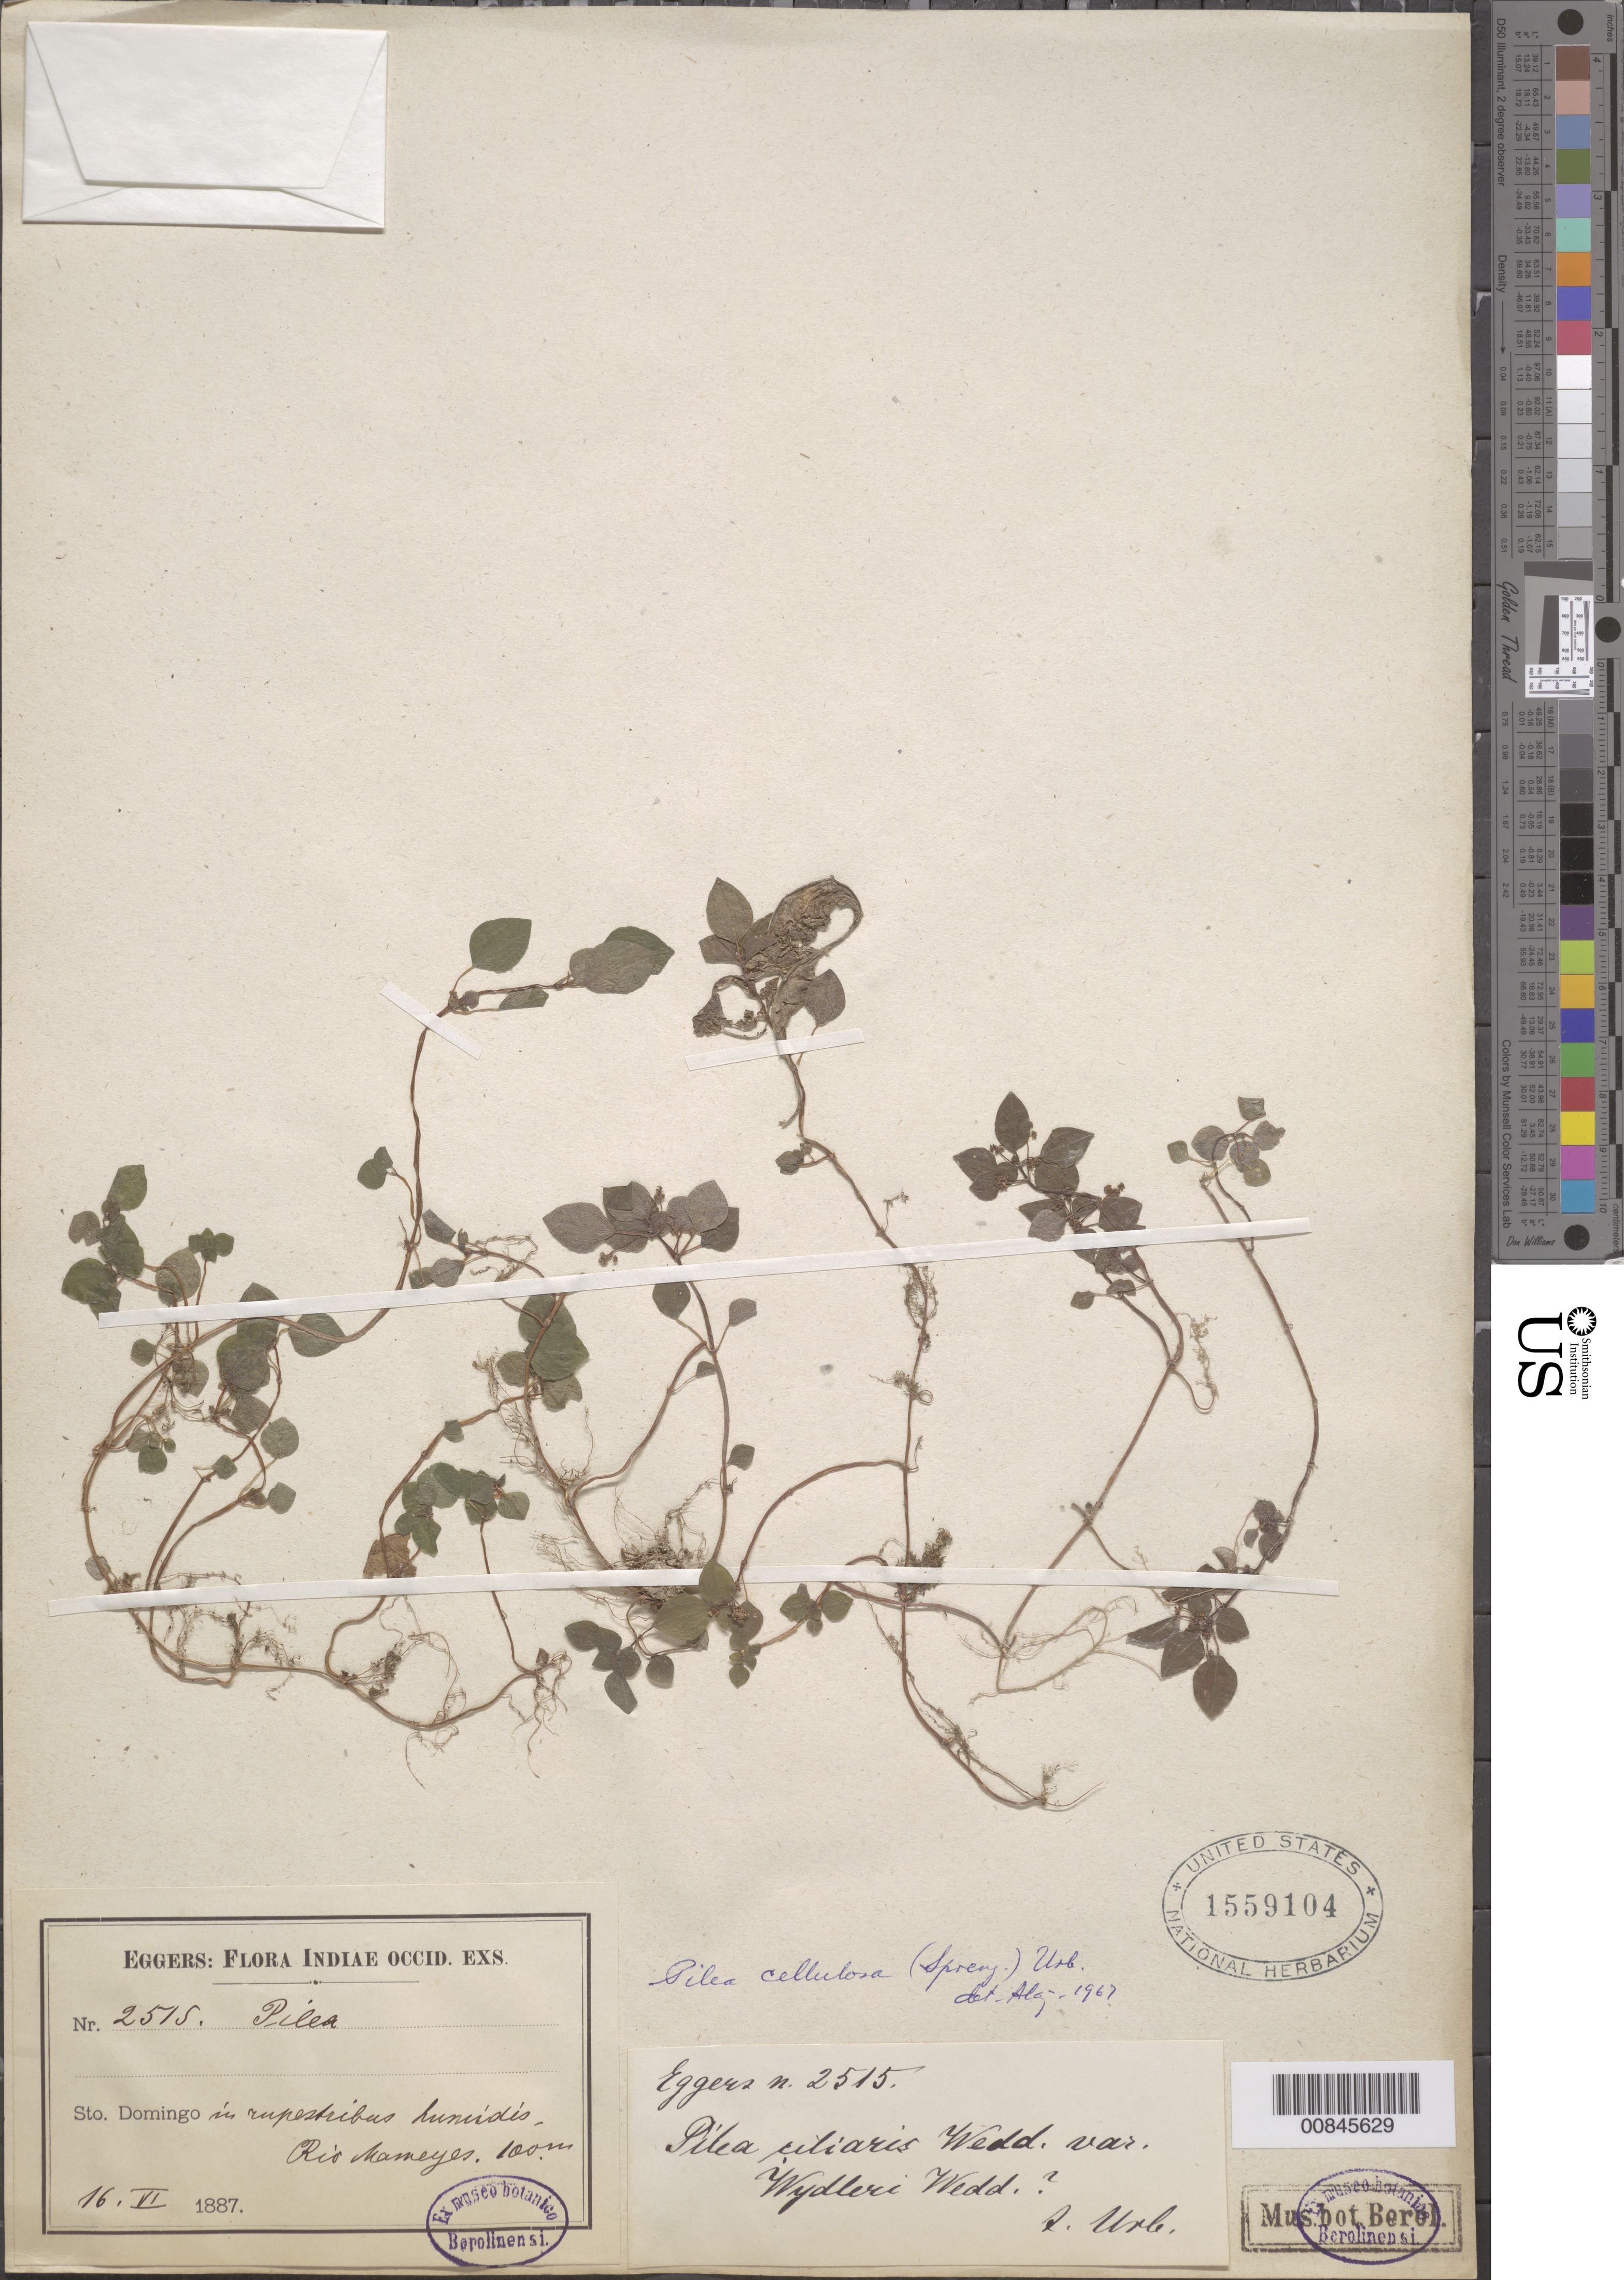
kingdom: Plantae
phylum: Tracheophyta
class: Magnoliopsida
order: Rosales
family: Urticaceae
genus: Pilea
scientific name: Pilea cellulosa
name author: Urb.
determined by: Liogier, Alain H.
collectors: H. F. A. von Eggers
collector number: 2515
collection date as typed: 16 Jun 1887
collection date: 1887-06-16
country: Dominican Republic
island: Hispaniola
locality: Sto. Domingo. Río Mameyes.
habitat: In rupestribus humidis.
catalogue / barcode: US 1559104